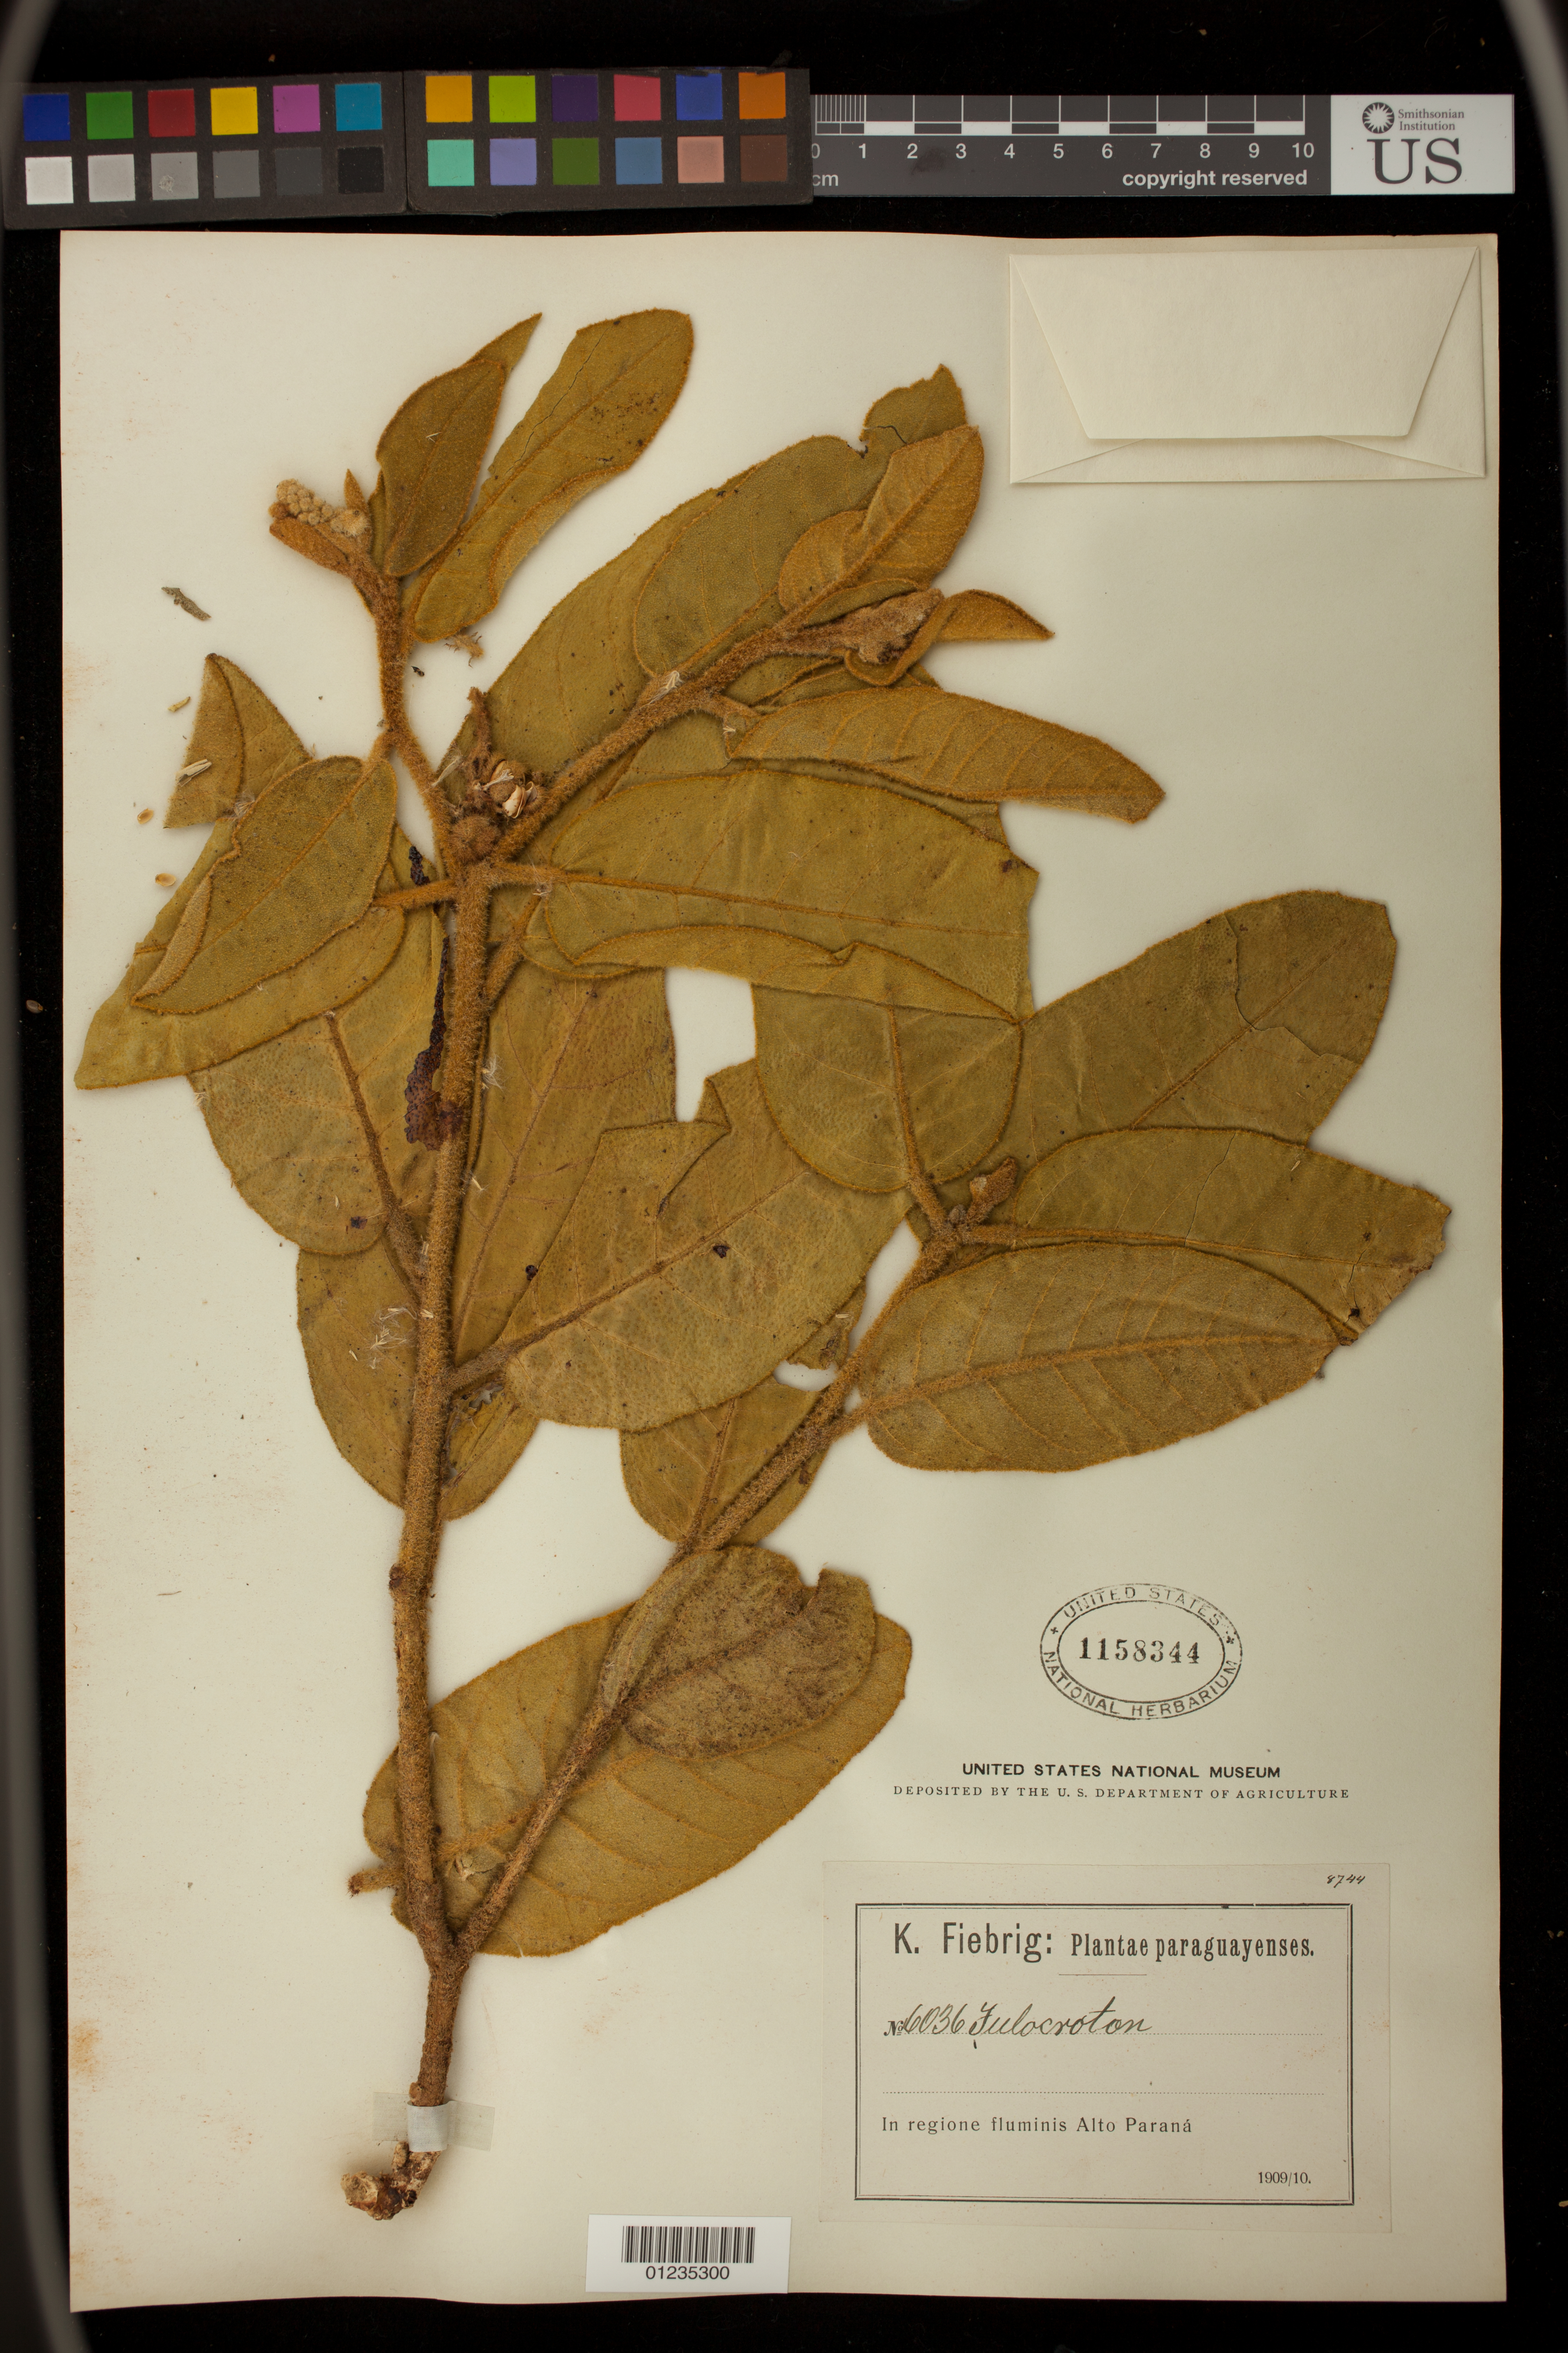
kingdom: Plantae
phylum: Tracheophyta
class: Magnoliopsida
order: Malpighiales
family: Euphorbiaceae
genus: Julocroton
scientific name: Julocroton sp.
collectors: K. Fiebrig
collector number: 6036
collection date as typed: Oct 1909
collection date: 1909-10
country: Paraguay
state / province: Alto Paraná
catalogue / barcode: US 1158344